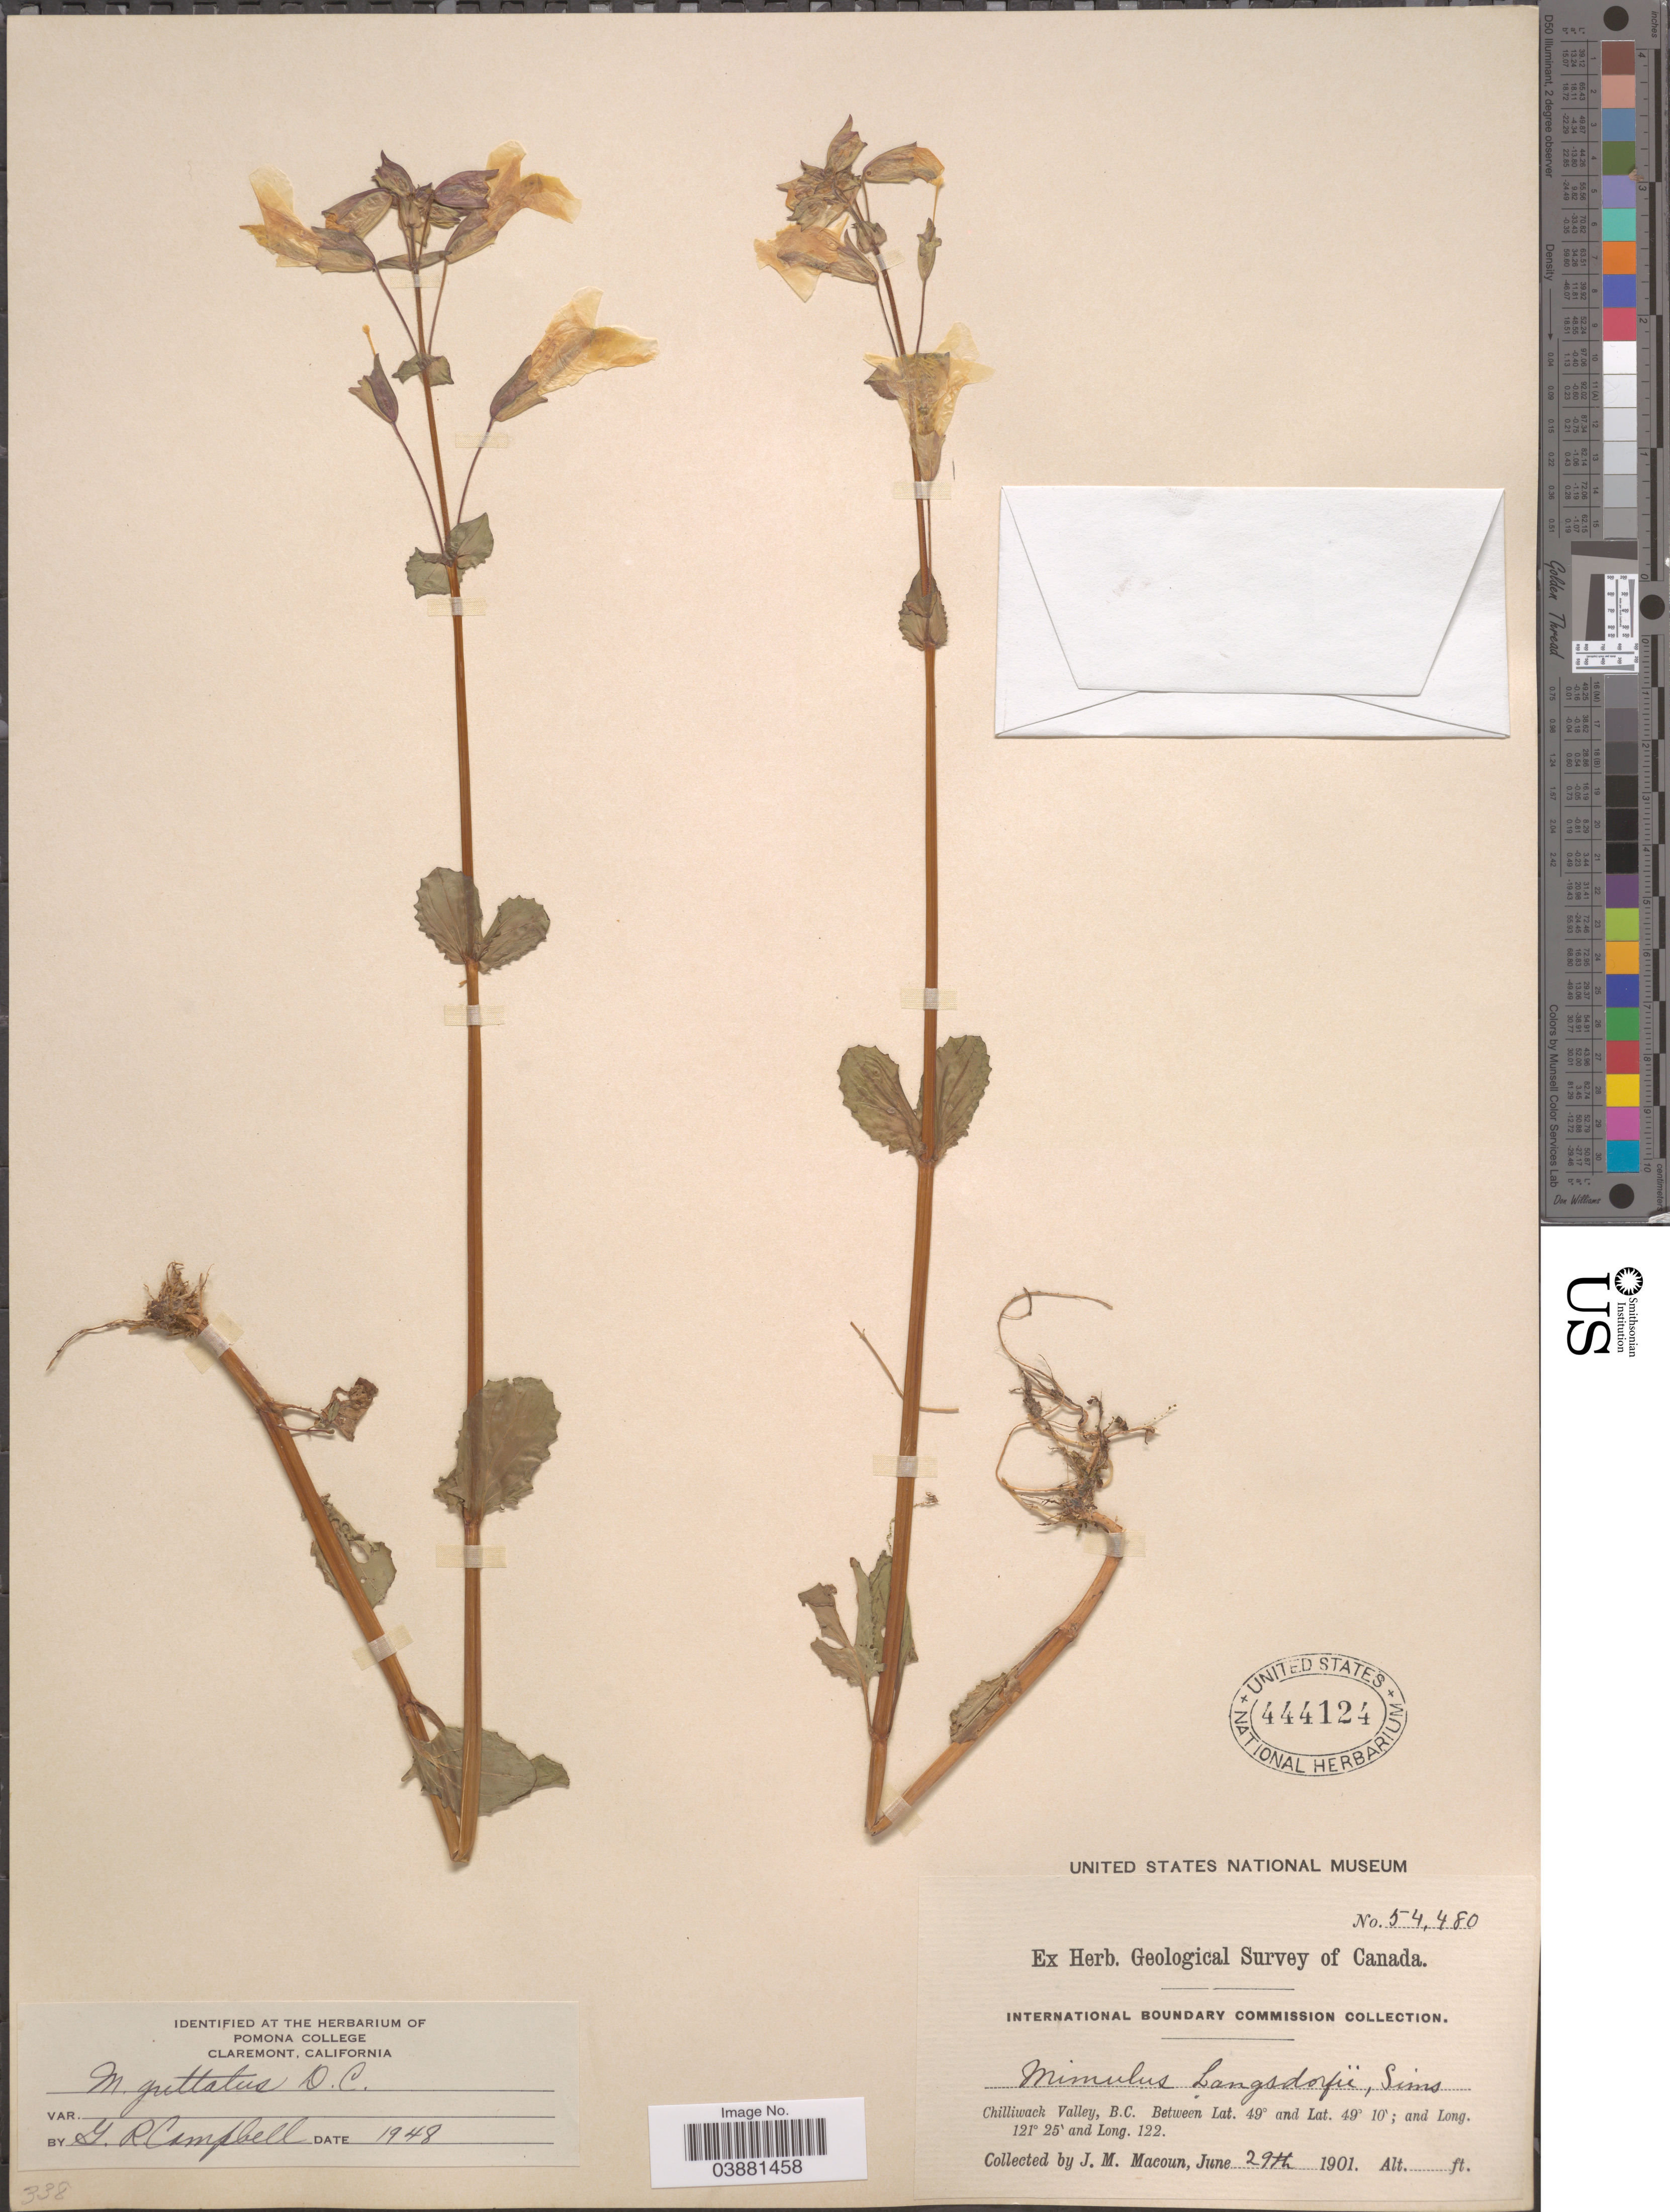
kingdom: Plantae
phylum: Tracheophyta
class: Magnoliopsida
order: Lamiales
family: Phrymaceae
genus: Mimulus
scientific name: Mimulus guttatus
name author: DC.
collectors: J. M. Macoun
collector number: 54480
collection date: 1901-06-29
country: Canada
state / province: British Columbia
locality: Chilliwack Valley, B. C.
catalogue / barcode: US 444124